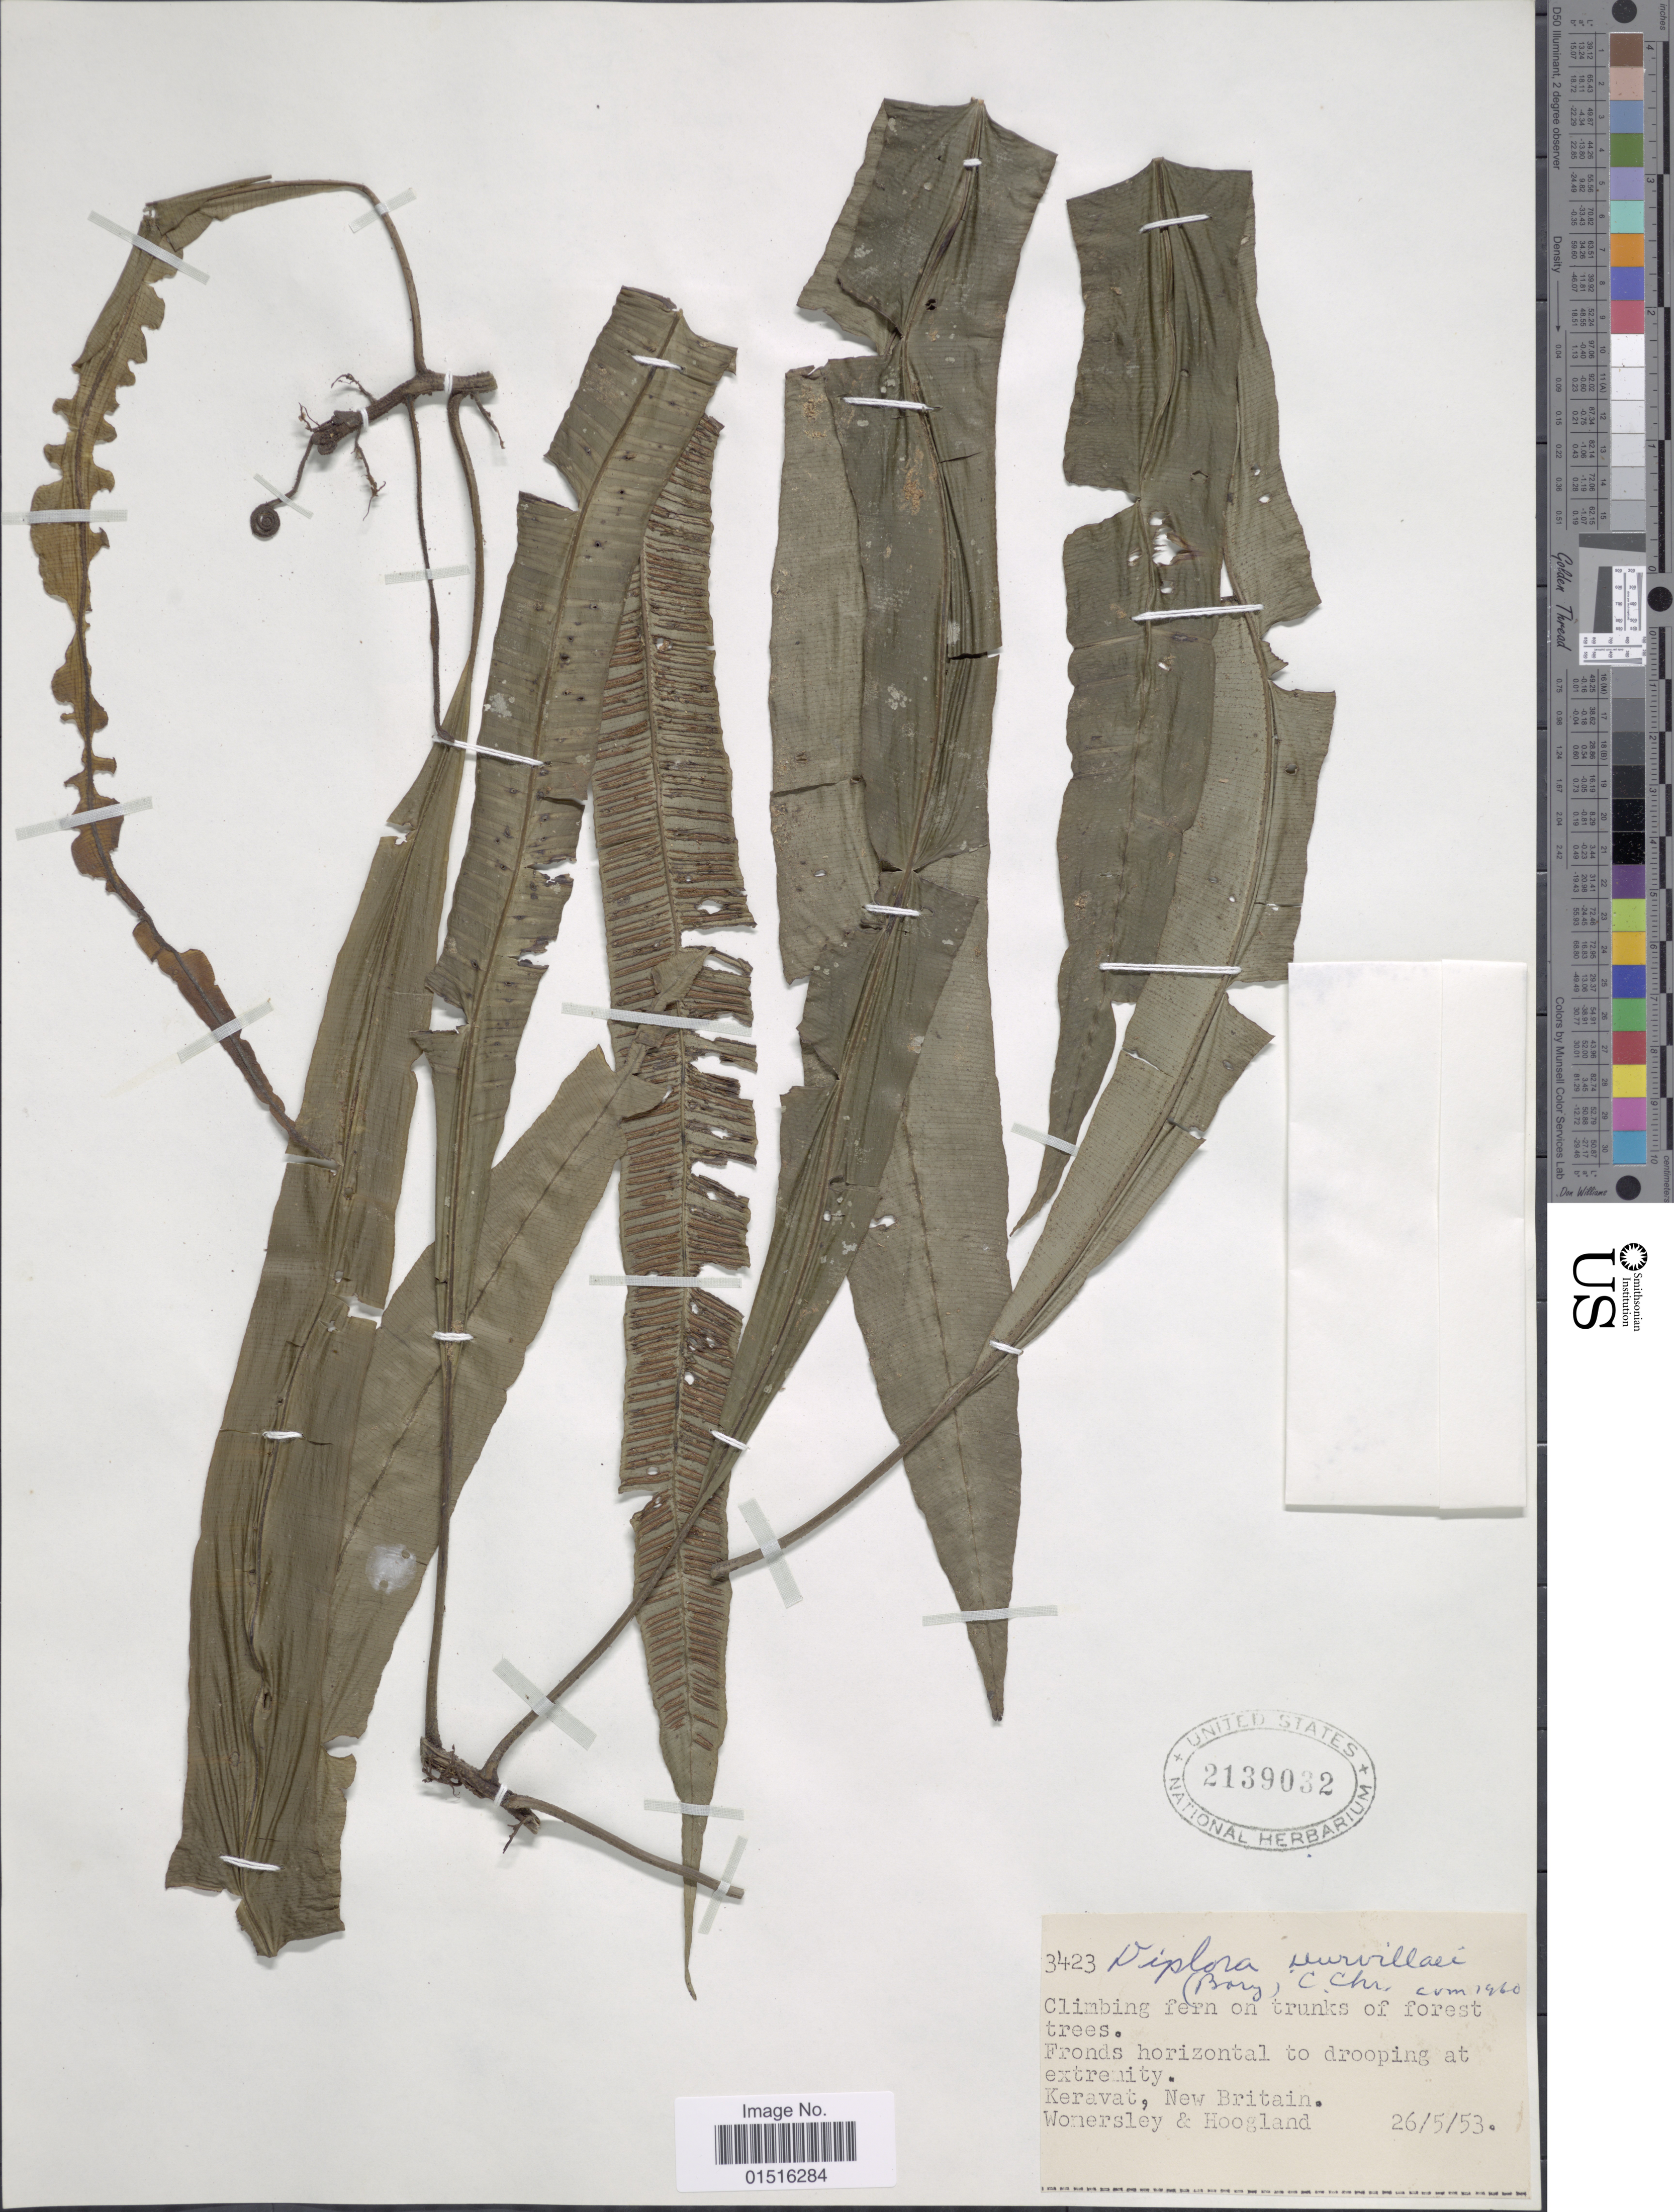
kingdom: Plantae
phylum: Tracheophyta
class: Polypodiopsida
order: Polypodiales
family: Aspleniaceae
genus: Asplenium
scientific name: Asplenium d'urvillei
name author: (Bory) C. Chr.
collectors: Womersley & Hoogland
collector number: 3423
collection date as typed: Transcribed d/m/y: 26/5/53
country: Papua New Guinea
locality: Keravat, New Britain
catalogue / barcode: US 2139032